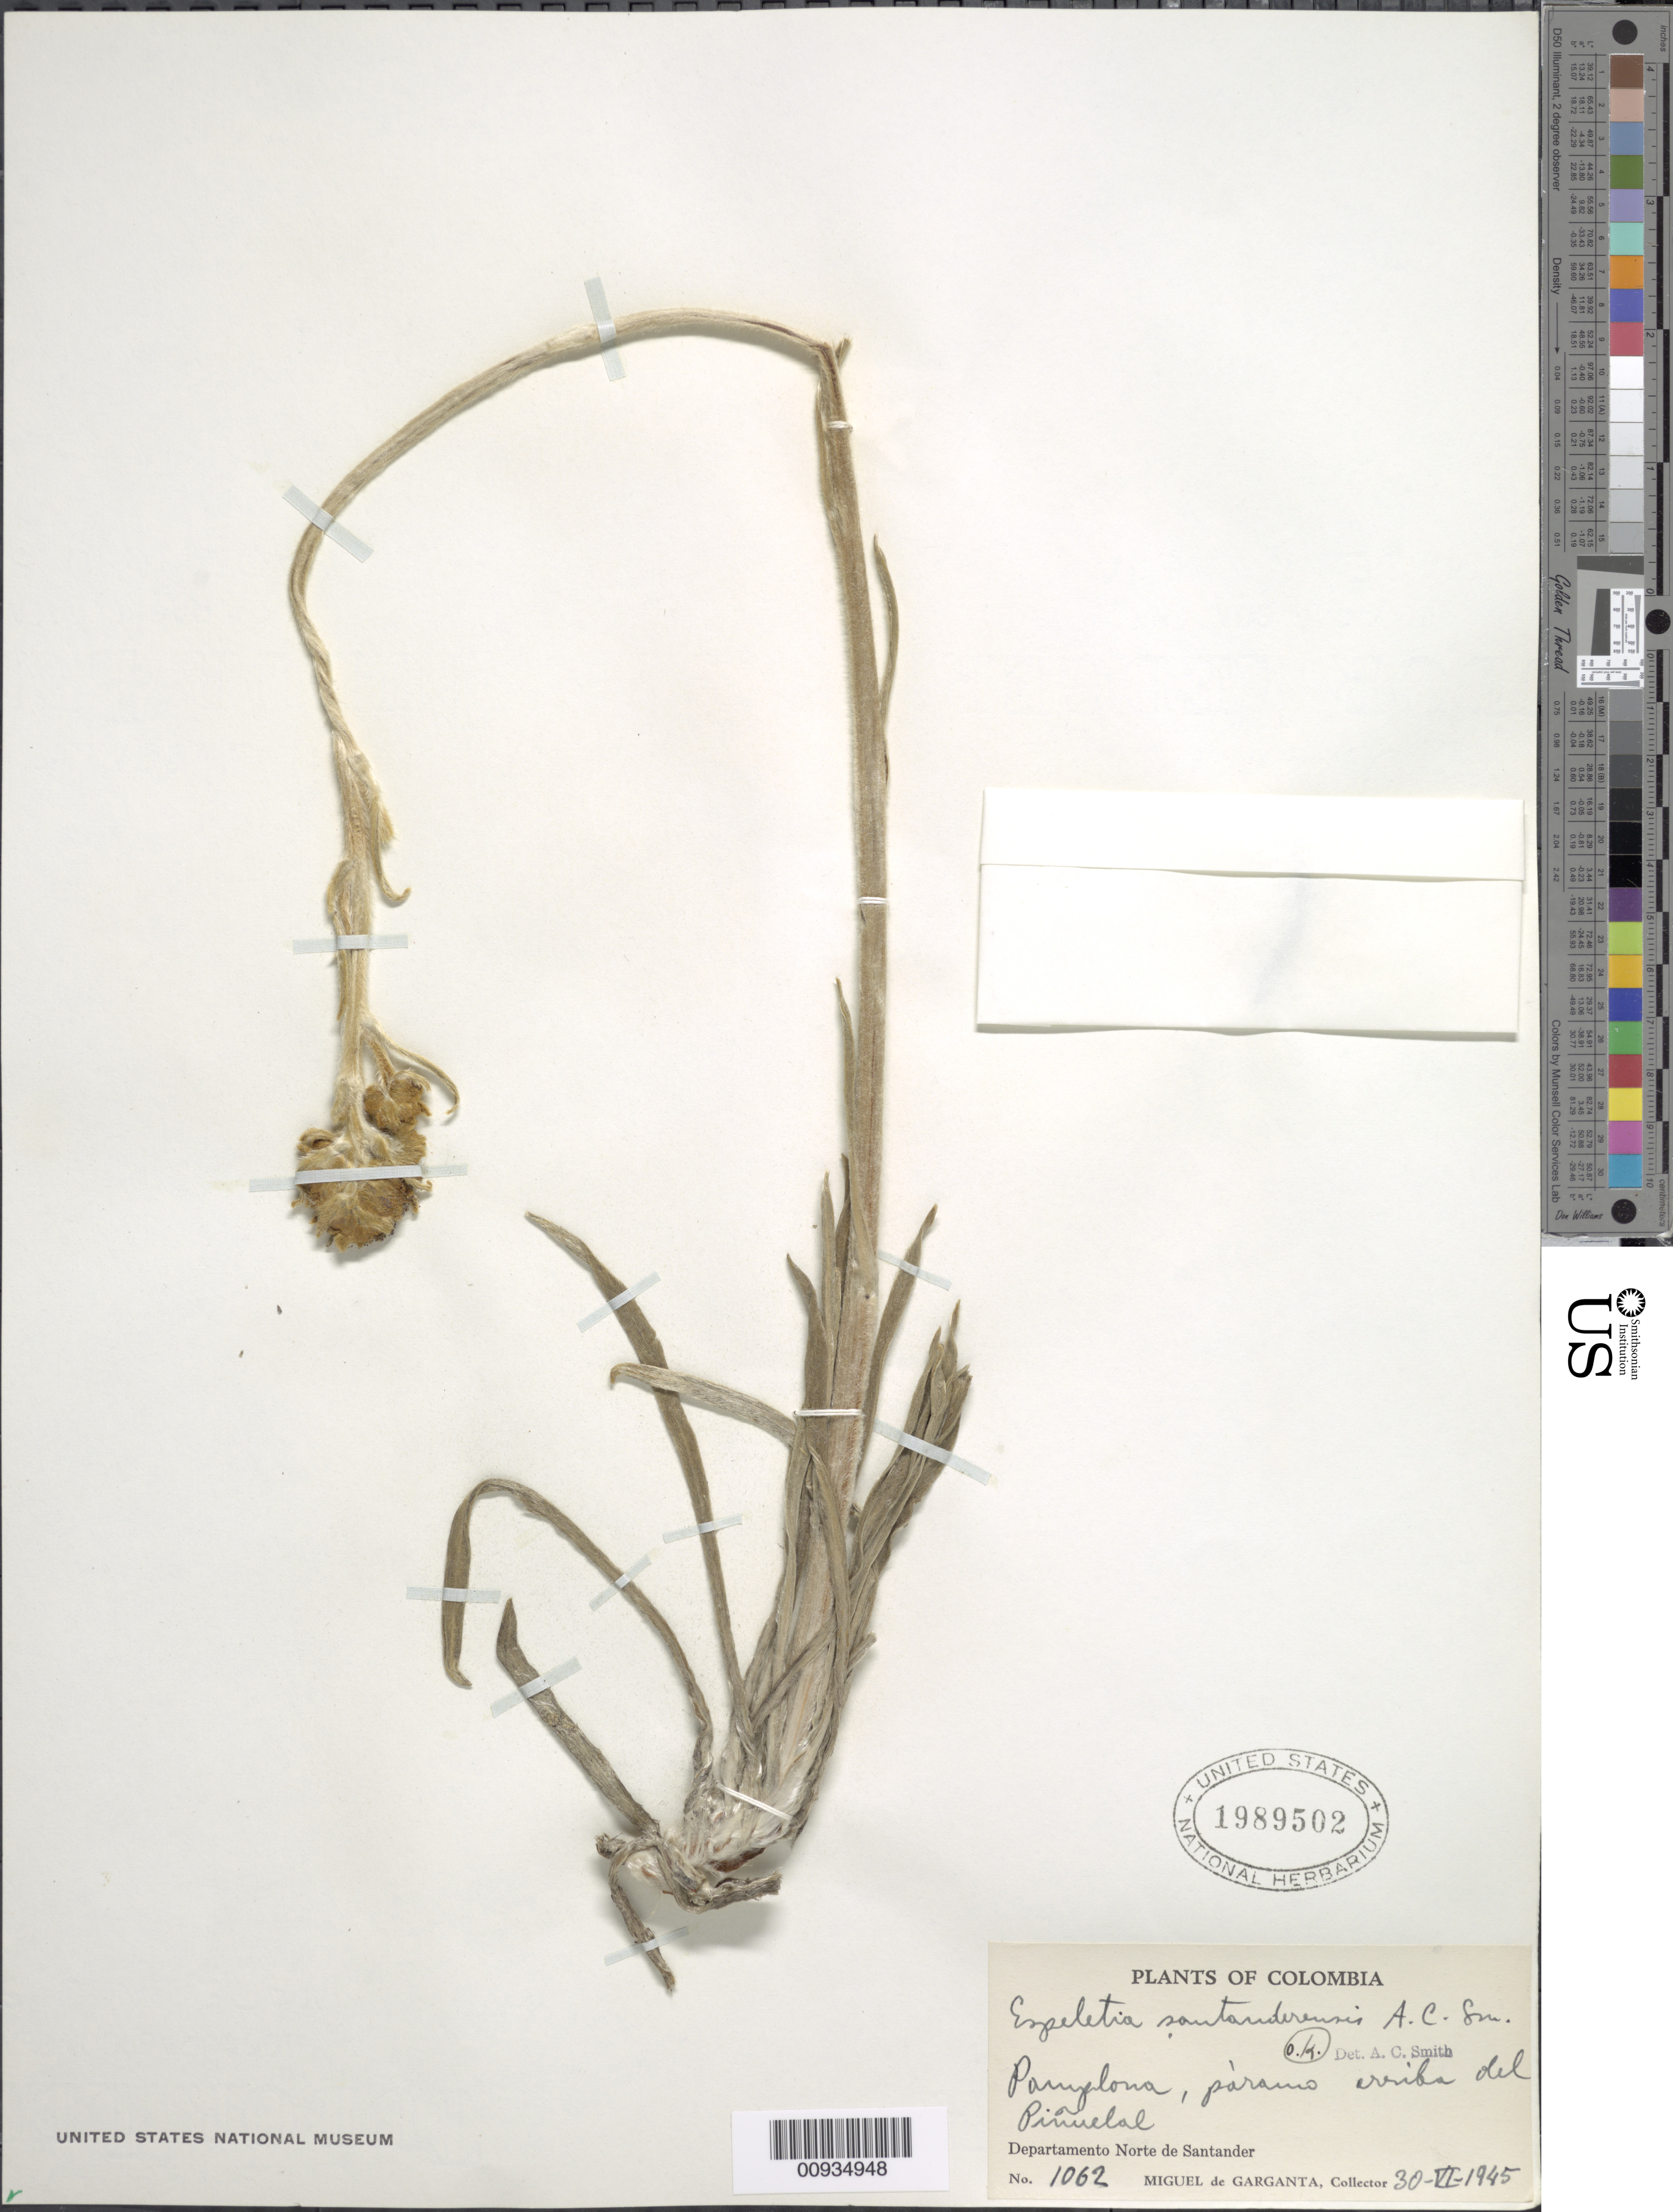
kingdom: Plantae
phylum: Tracheophyta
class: Magnoliopsida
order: Asterales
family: Asteraceae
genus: Espeletiopsis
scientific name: Espeletiopsis santanderensis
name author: (A.C. Sm.) Cuatrec.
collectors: M. Garganta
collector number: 1062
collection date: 1945-06-30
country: Colombia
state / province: Norte de Santander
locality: Pamplona, páramo arriba del Piñuelal.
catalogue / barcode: US 1989502